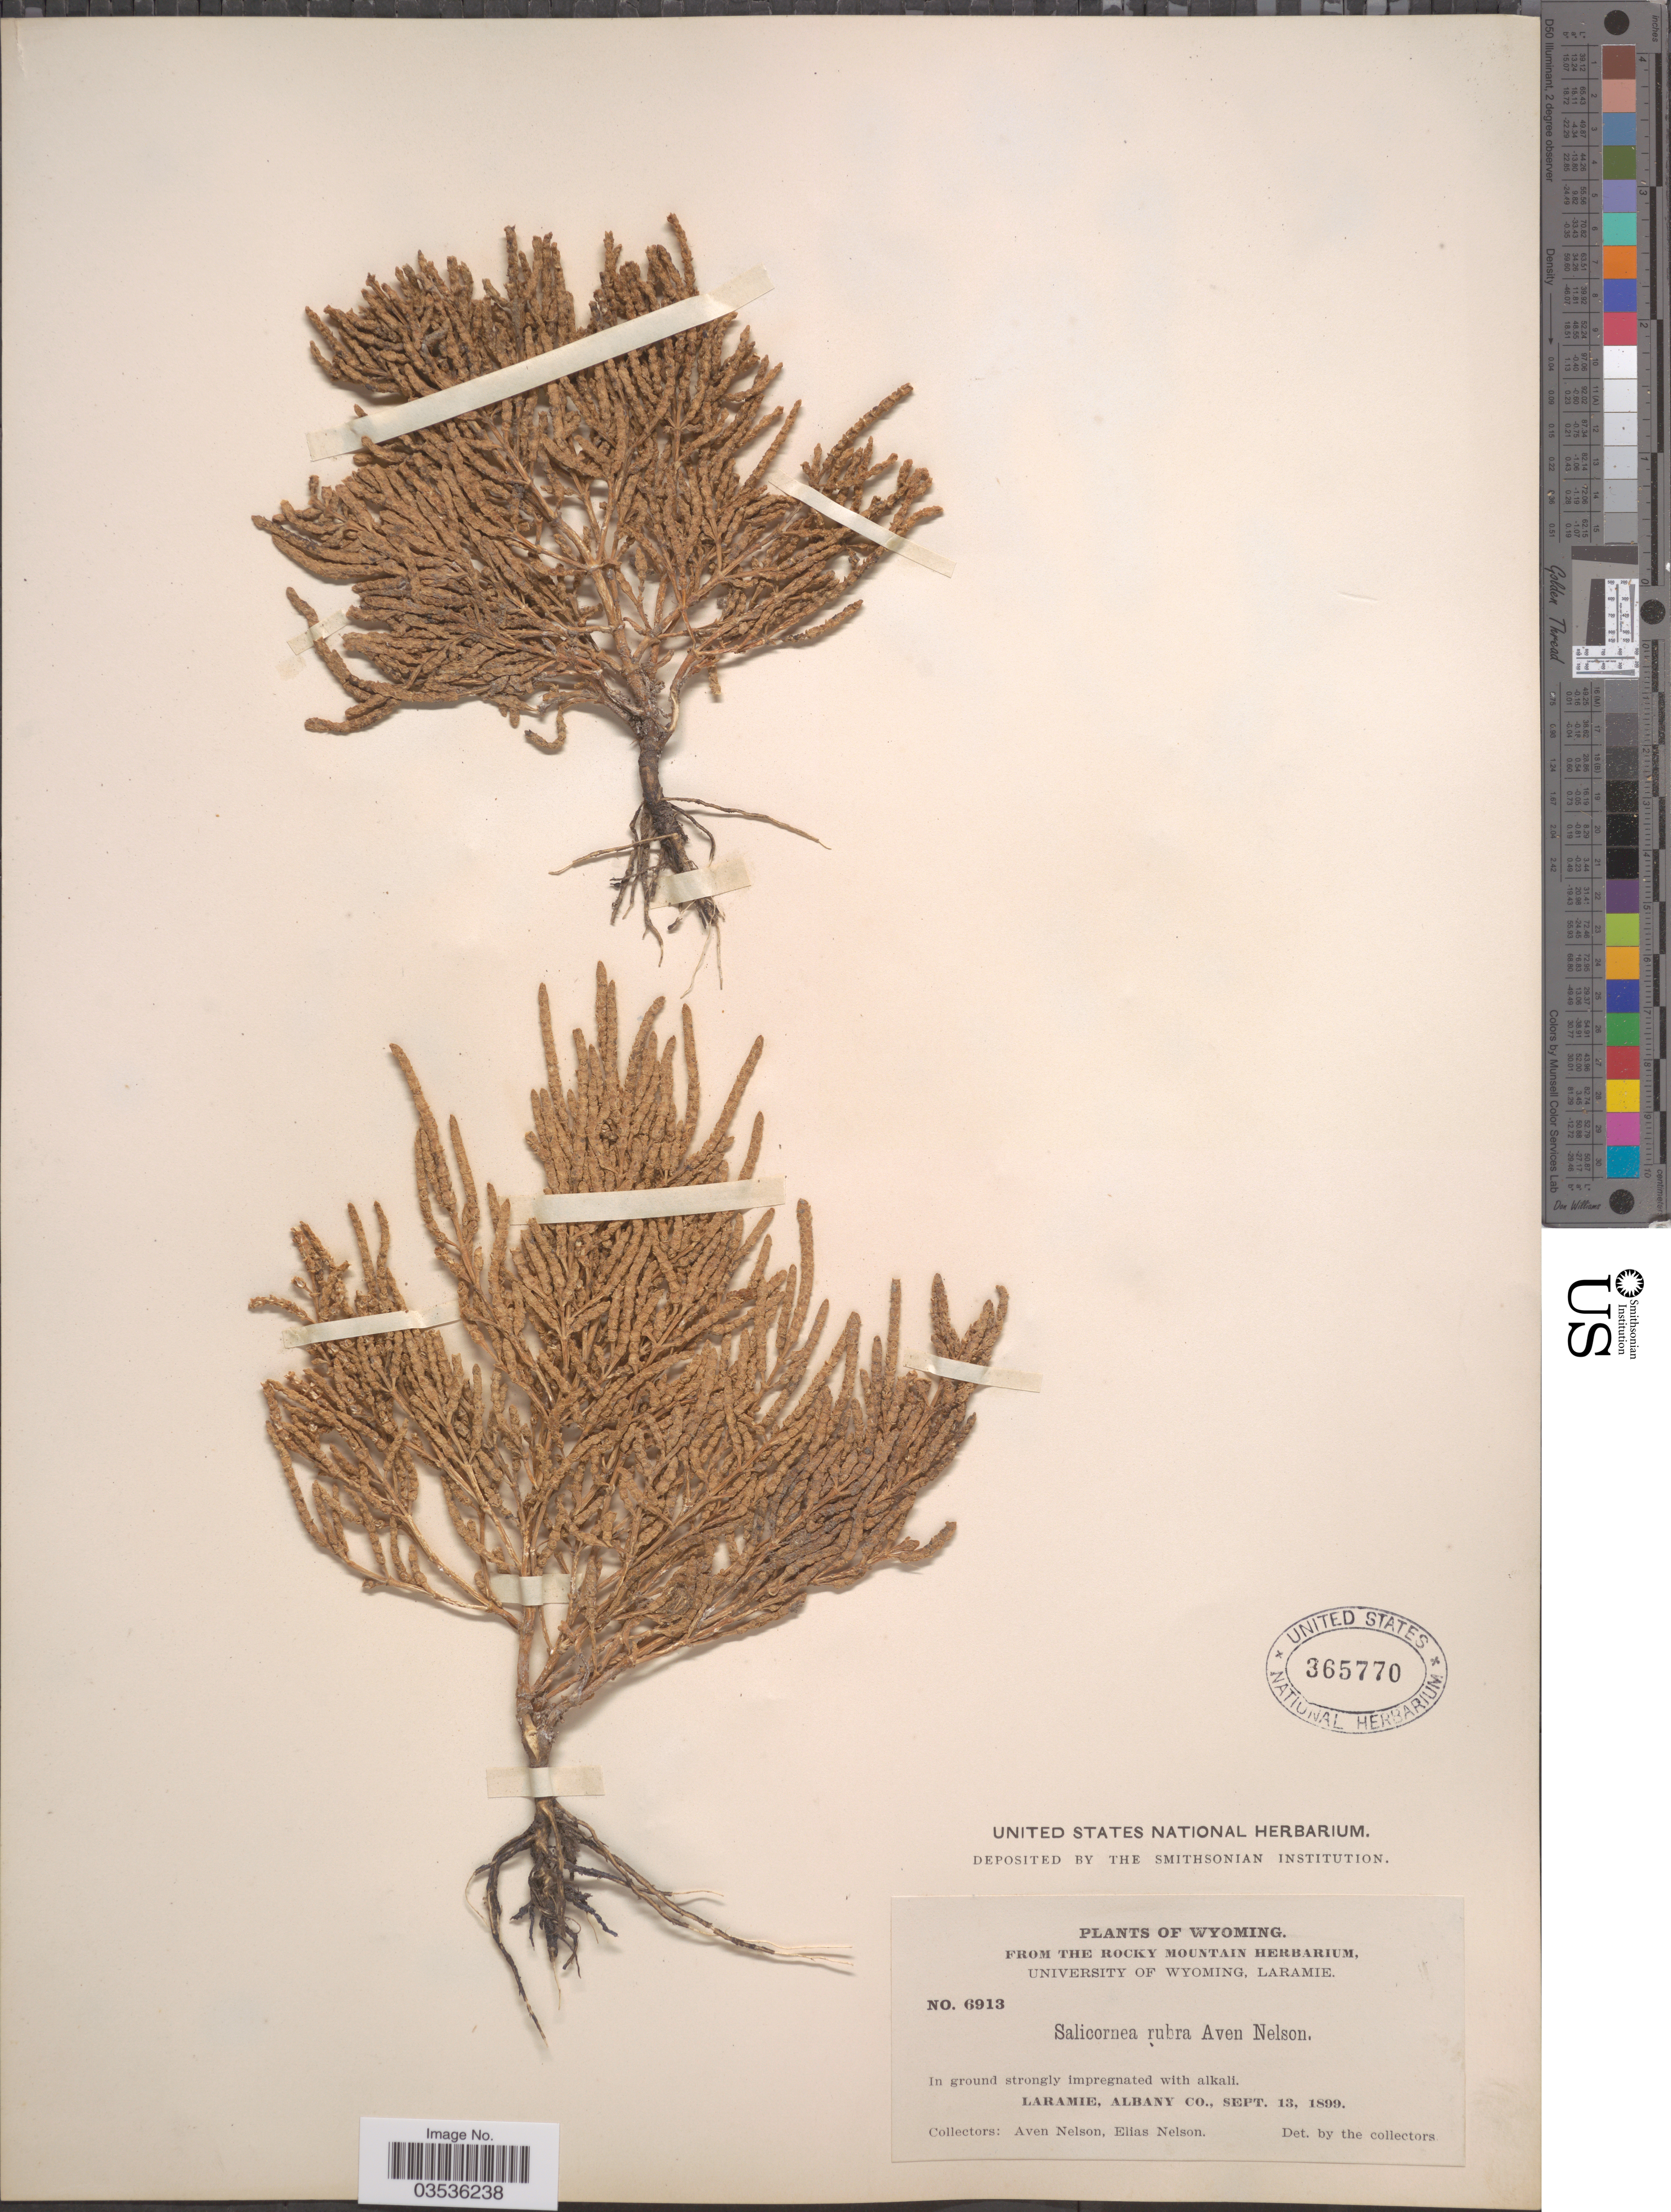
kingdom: Plantae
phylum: Tracheophyta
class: Magnoliopsida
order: Caryophyllales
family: Amaranthaceae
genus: Salicornia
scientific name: Salicornia rubra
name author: A. Nelson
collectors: A. Nelson & E. Nelson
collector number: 6913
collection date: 1899-09-13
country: United States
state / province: Wyoming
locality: Laramie, Albany Co.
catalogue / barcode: US 365770